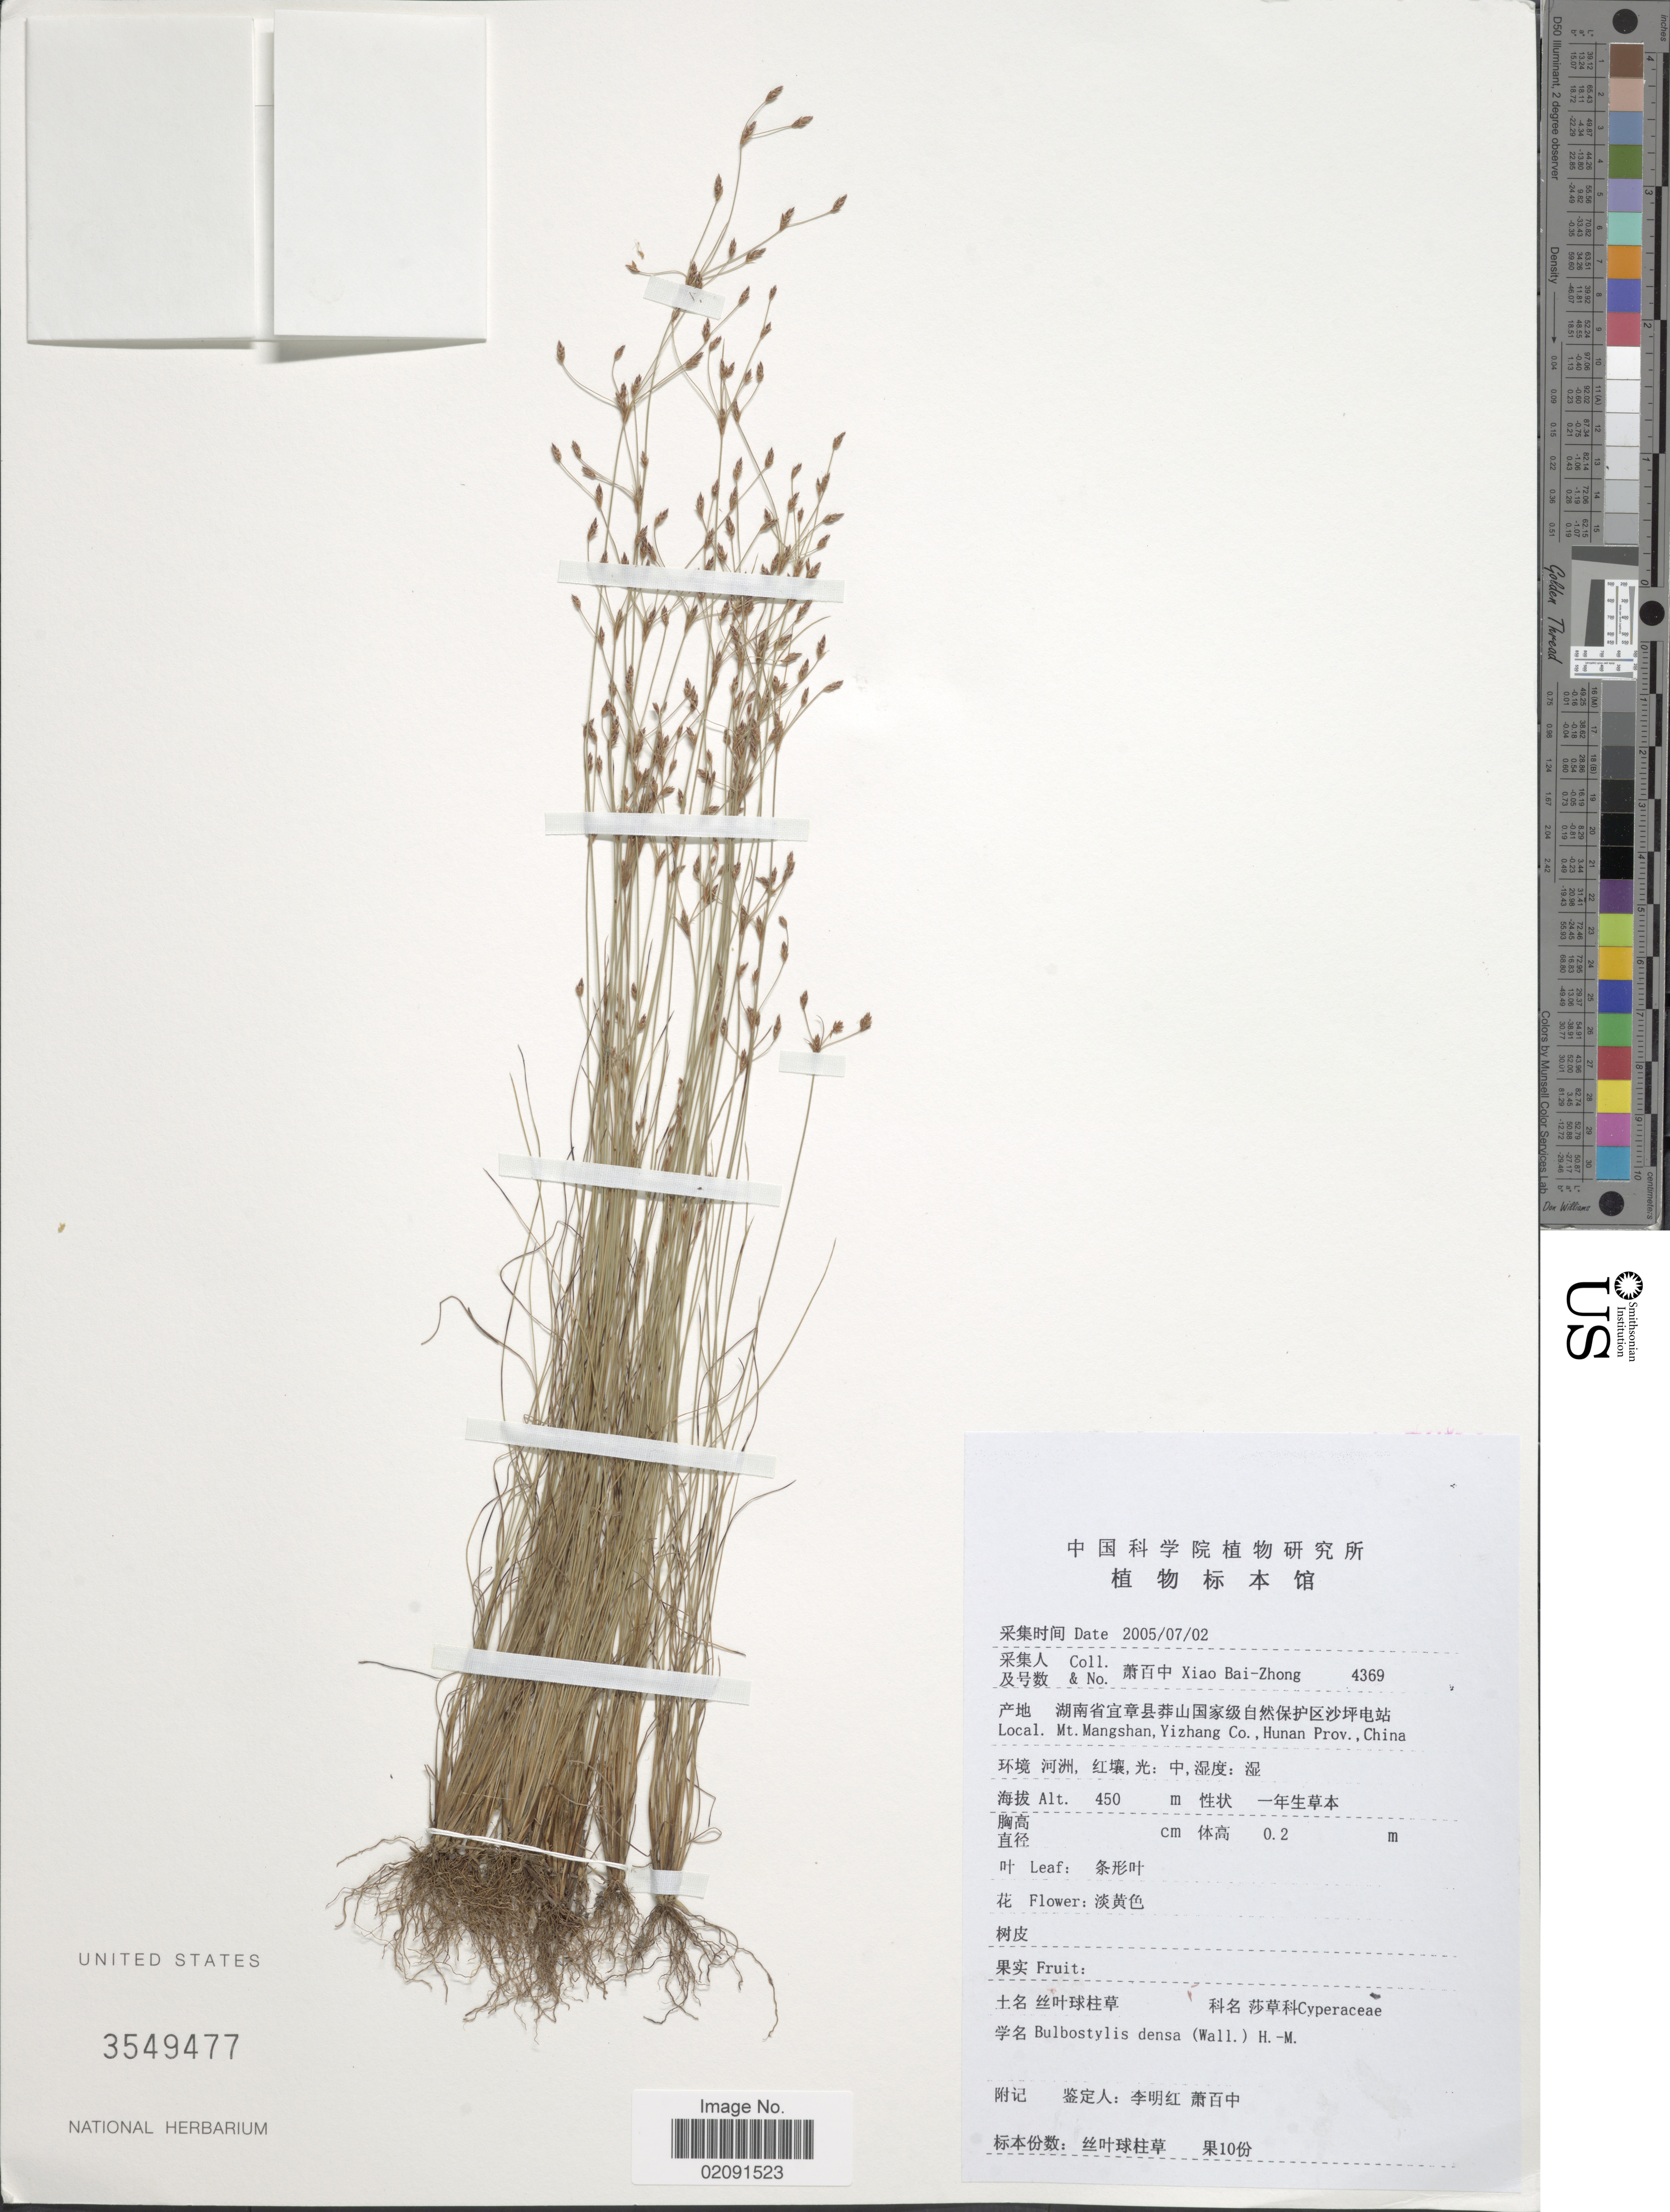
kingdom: Plantae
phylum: Tracheophyta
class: Liliopsida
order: Poales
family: Cyperaceae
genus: Bulbostylis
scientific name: Bulbostylis densa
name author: (Wall.) Hand.-Mazz.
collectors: B. Z. Xiao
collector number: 4369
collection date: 2005-07-02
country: China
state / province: Hunan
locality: Mt. Mangshan, Yizhang Co.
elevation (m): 450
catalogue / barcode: US 3549477